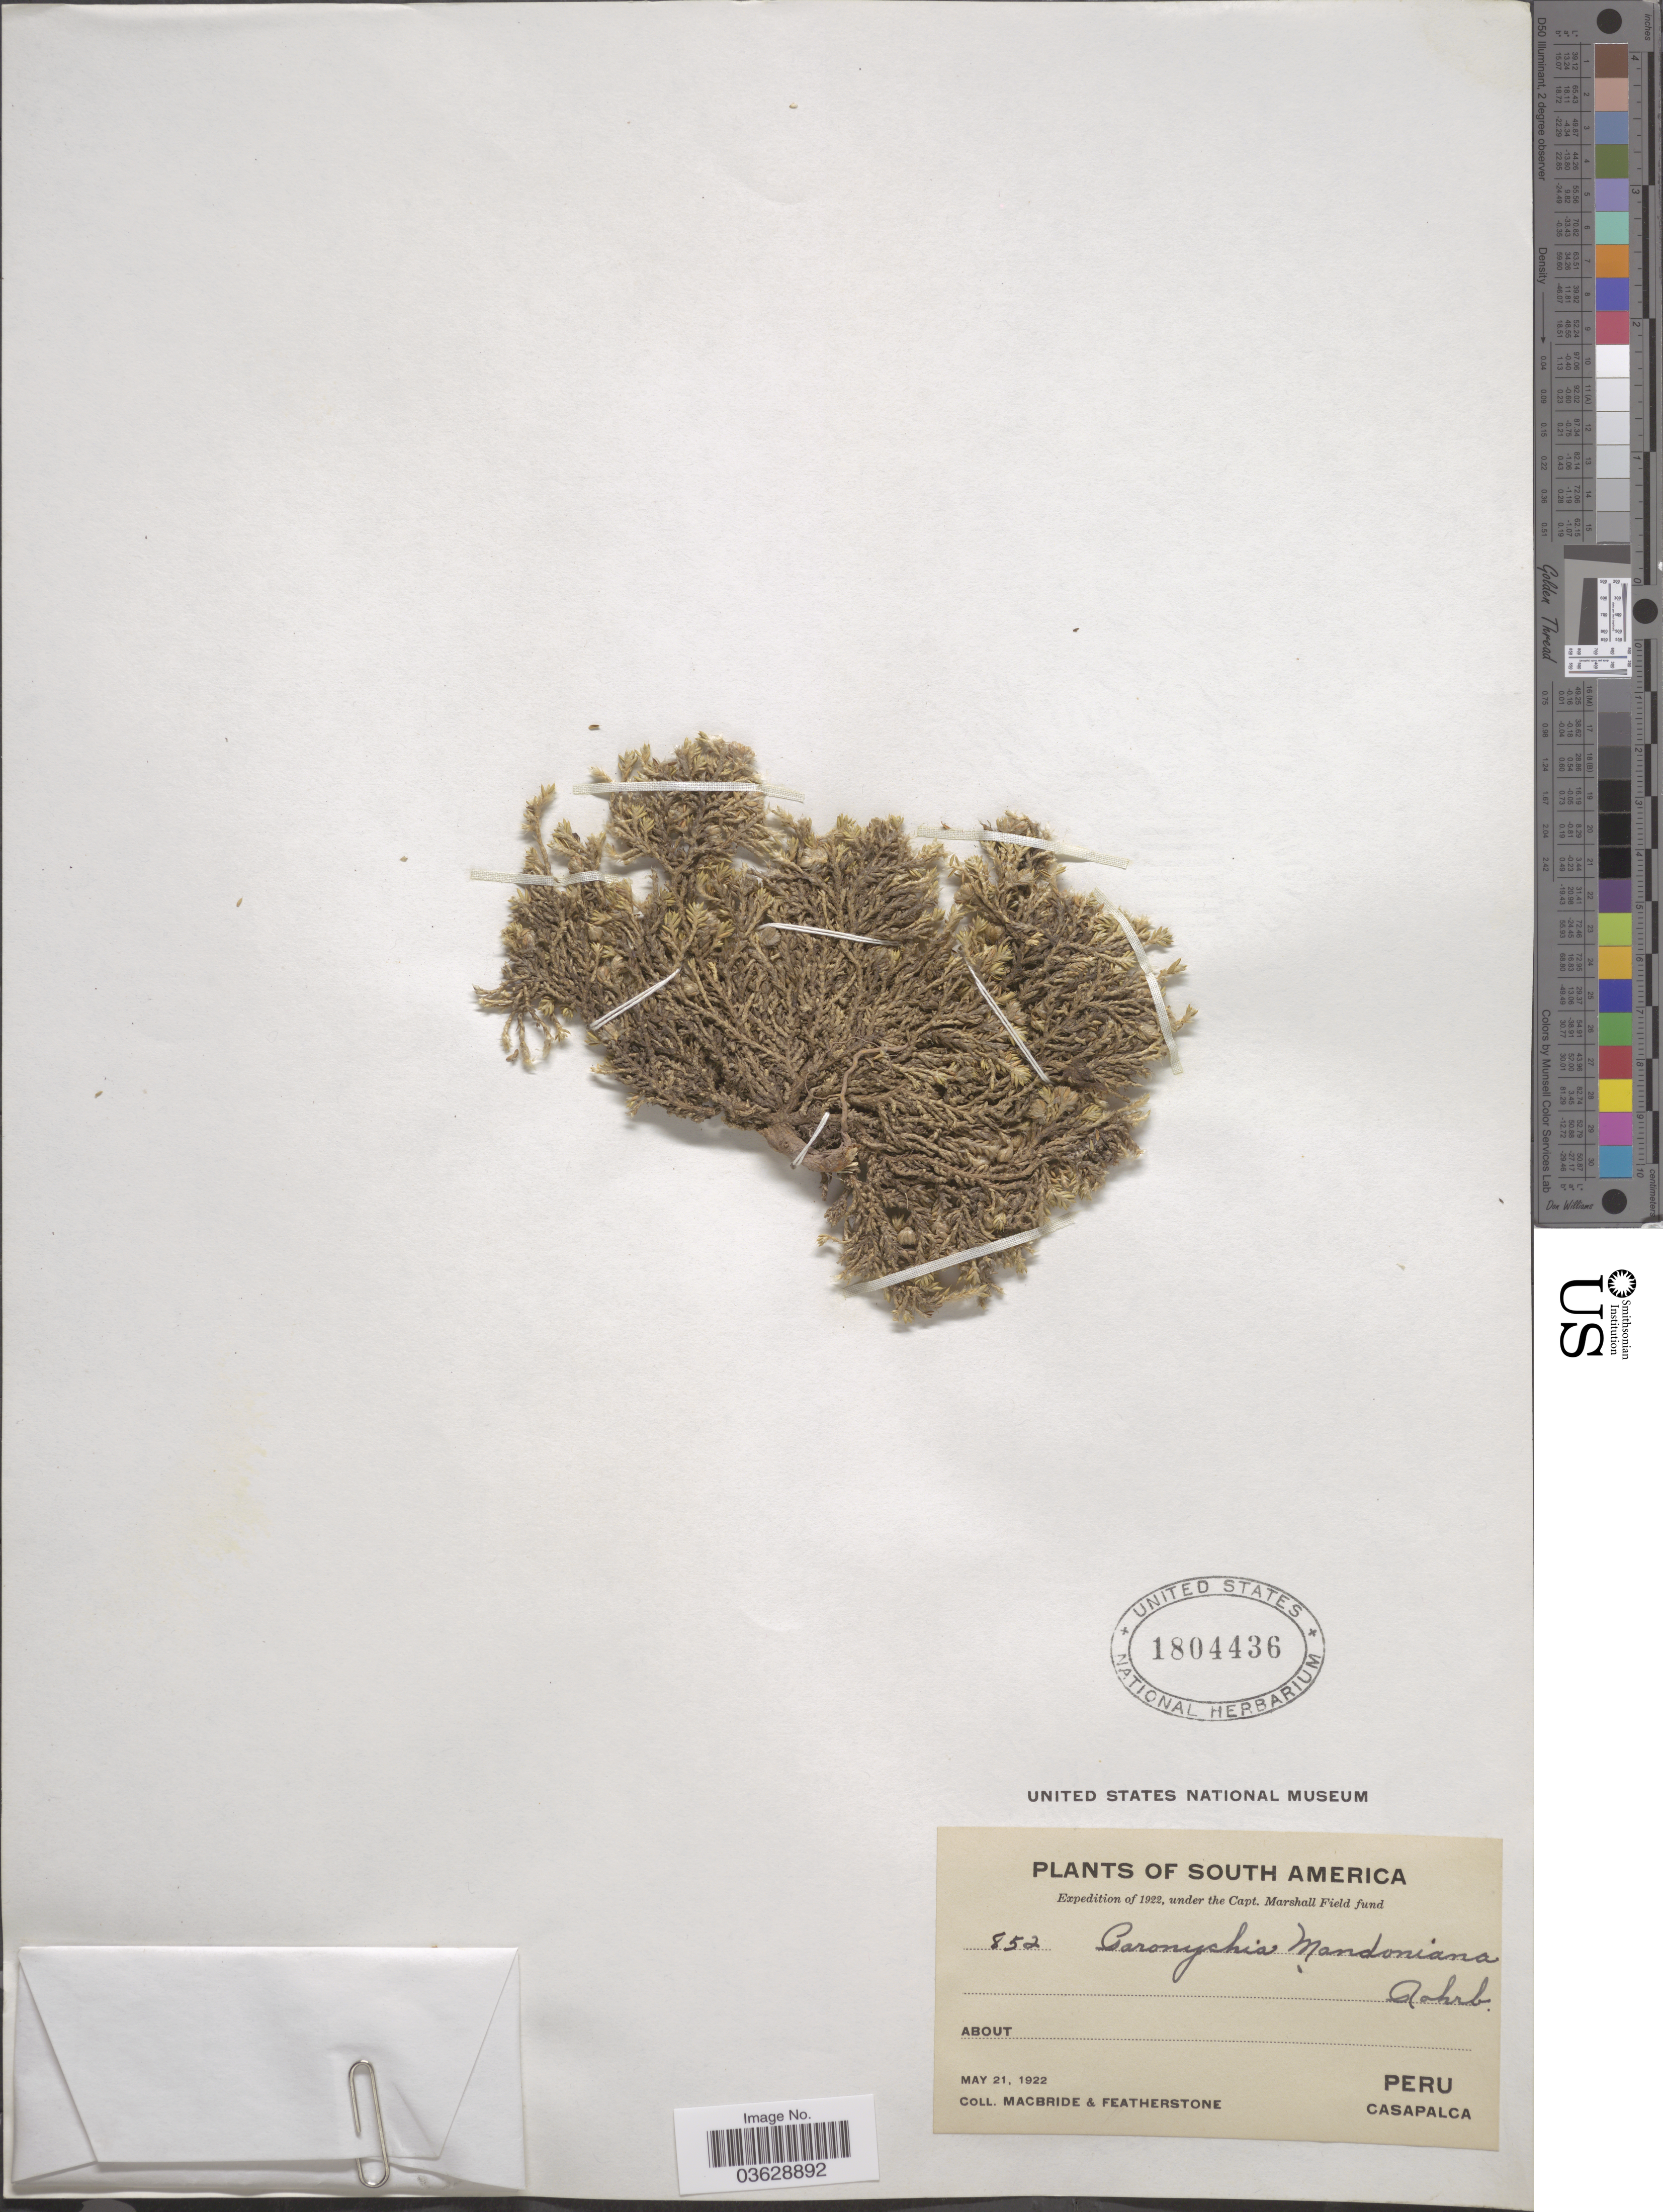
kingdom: Plantae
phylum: Tracheophyta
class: Magnoliopsida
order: Caryophyllales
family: Caryophyllaceae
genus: Paronychia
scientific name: Paronychia mandoniana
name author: Rohrb.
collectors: Macbride, -- & -. Featherstone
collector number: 852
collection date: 1922-05-21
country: Peru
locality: Casapalca.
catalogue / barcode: US 1804436